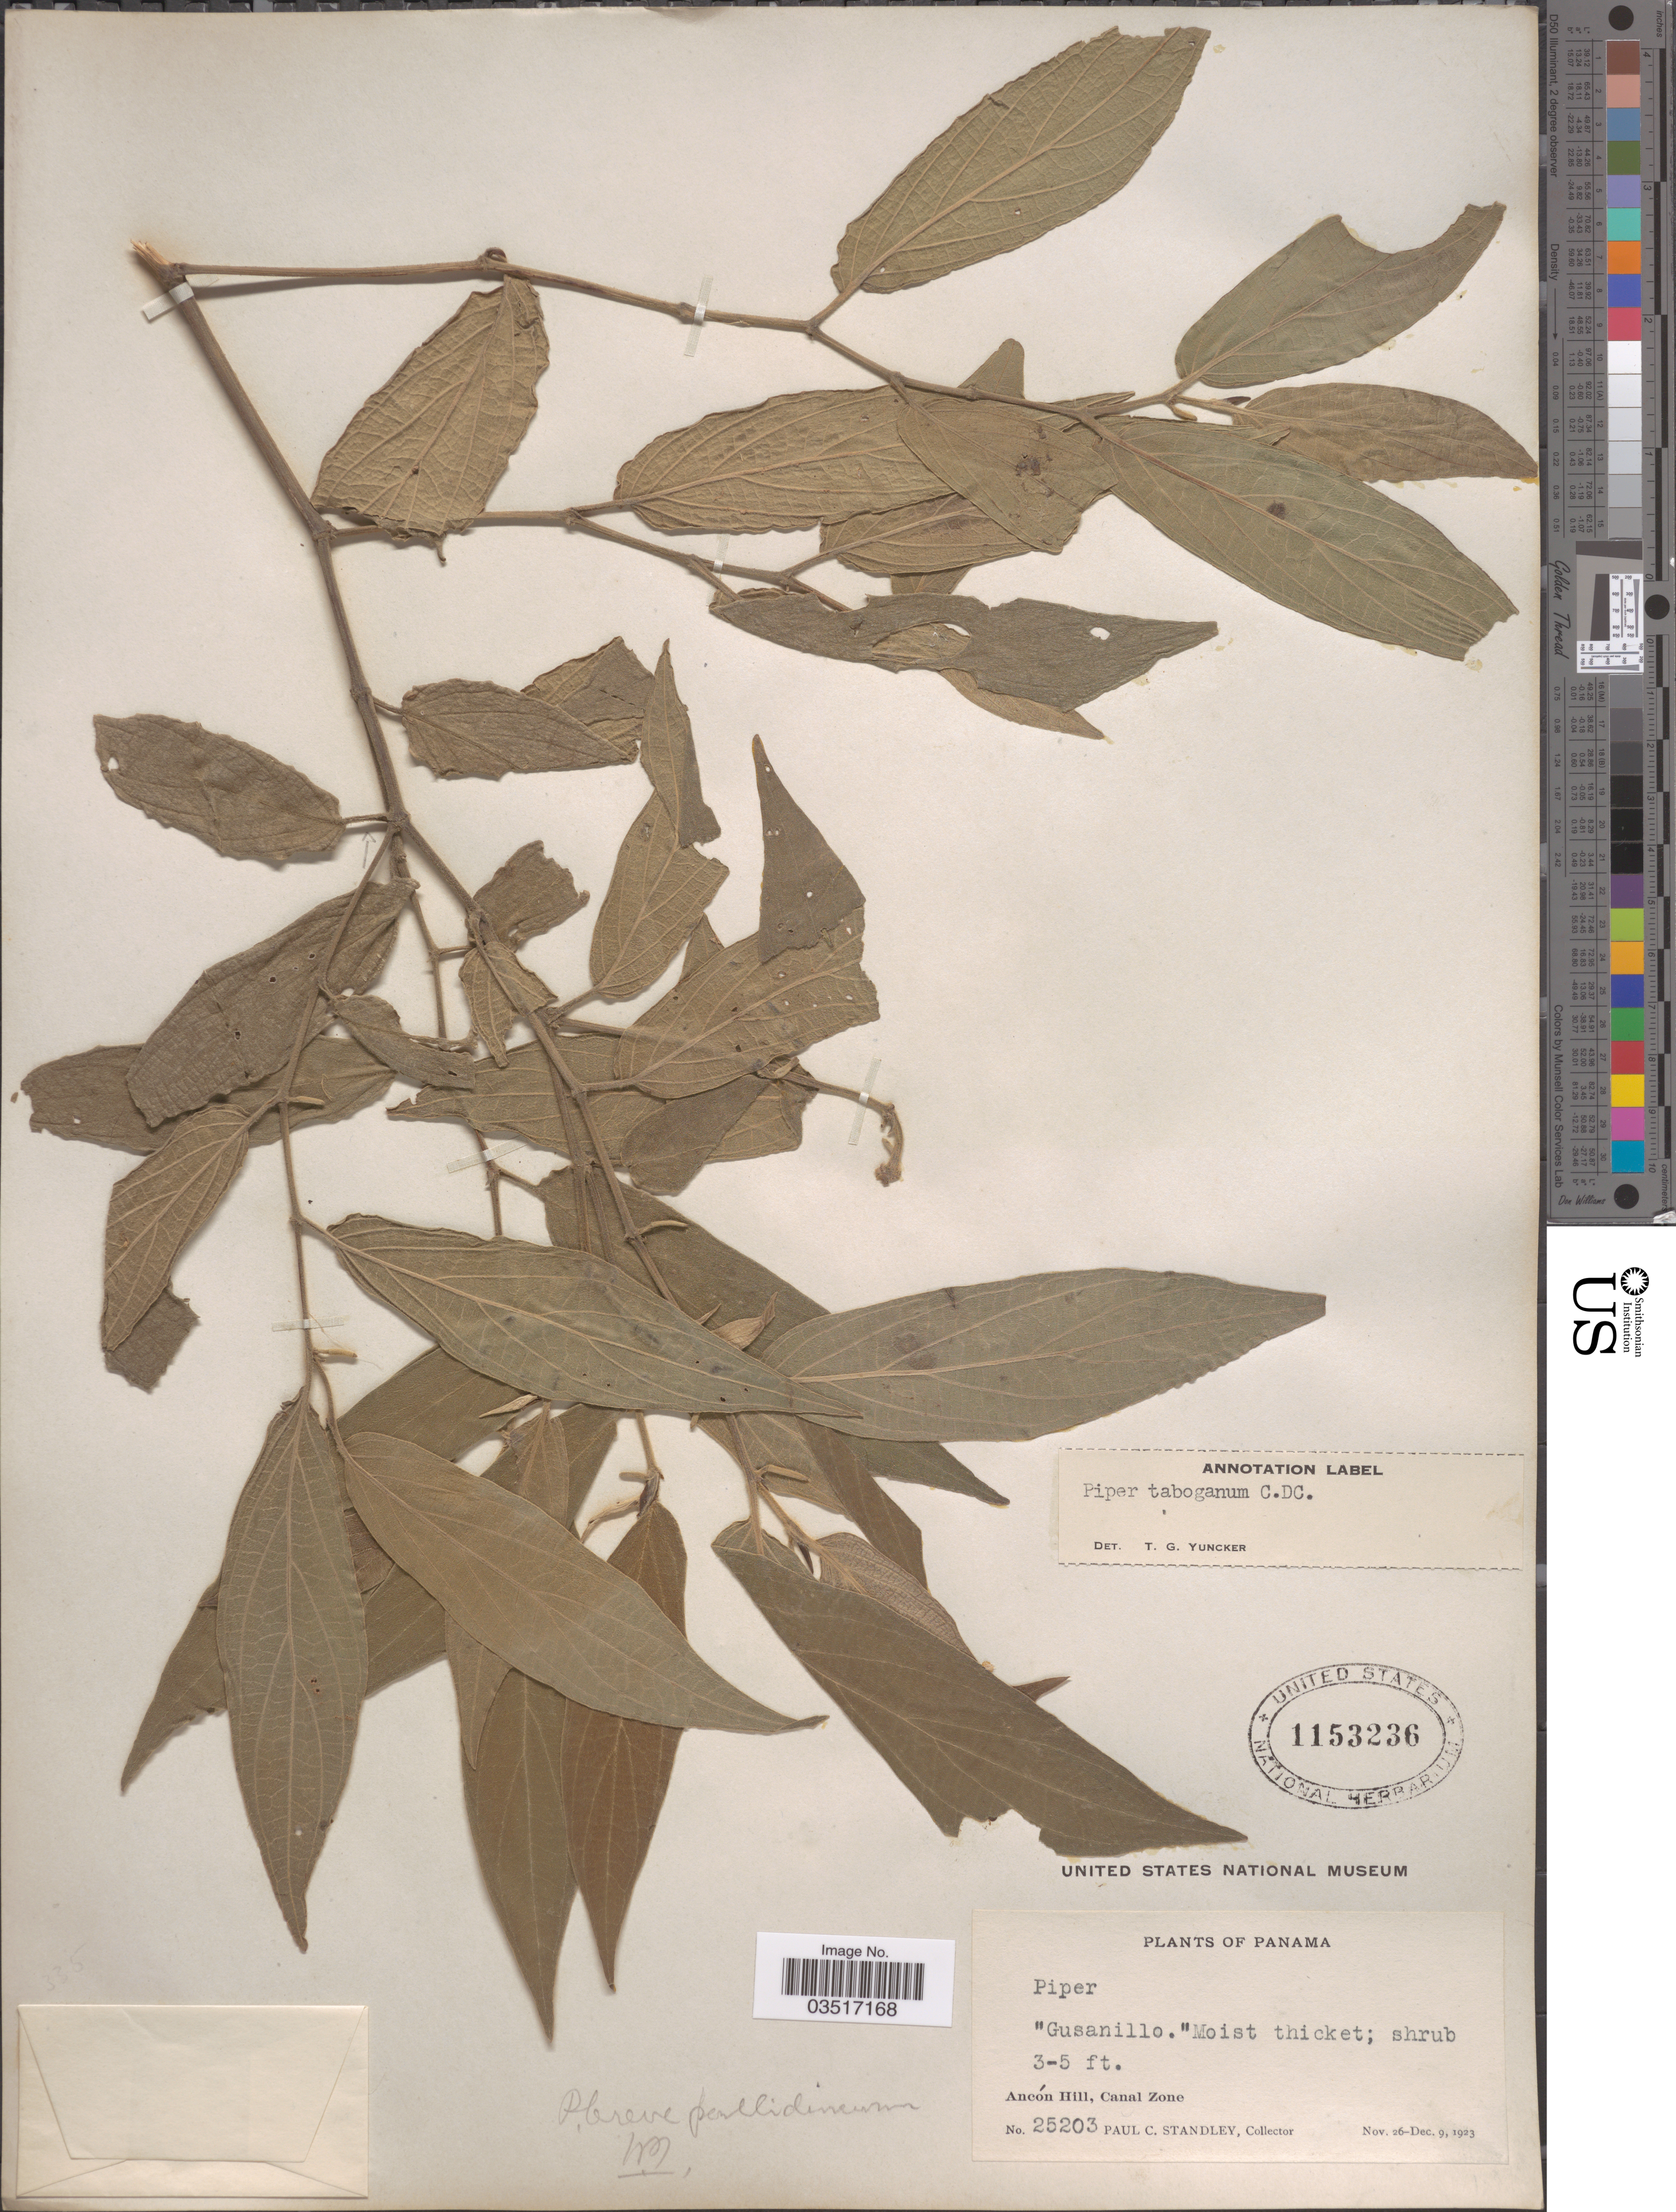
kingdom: Plantae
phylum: Tracheophyta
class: Magnoliopsida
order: Piperales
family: Piperaceae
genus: Piper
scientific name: Piper taboganum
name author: C. DC.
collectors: P. C. Standley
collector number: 25203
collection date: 1923-11-26/1923-12-09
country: Panama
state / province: Colón / Panamá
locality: Ancón Hill, Canal Zone.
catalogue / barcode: US 1153236